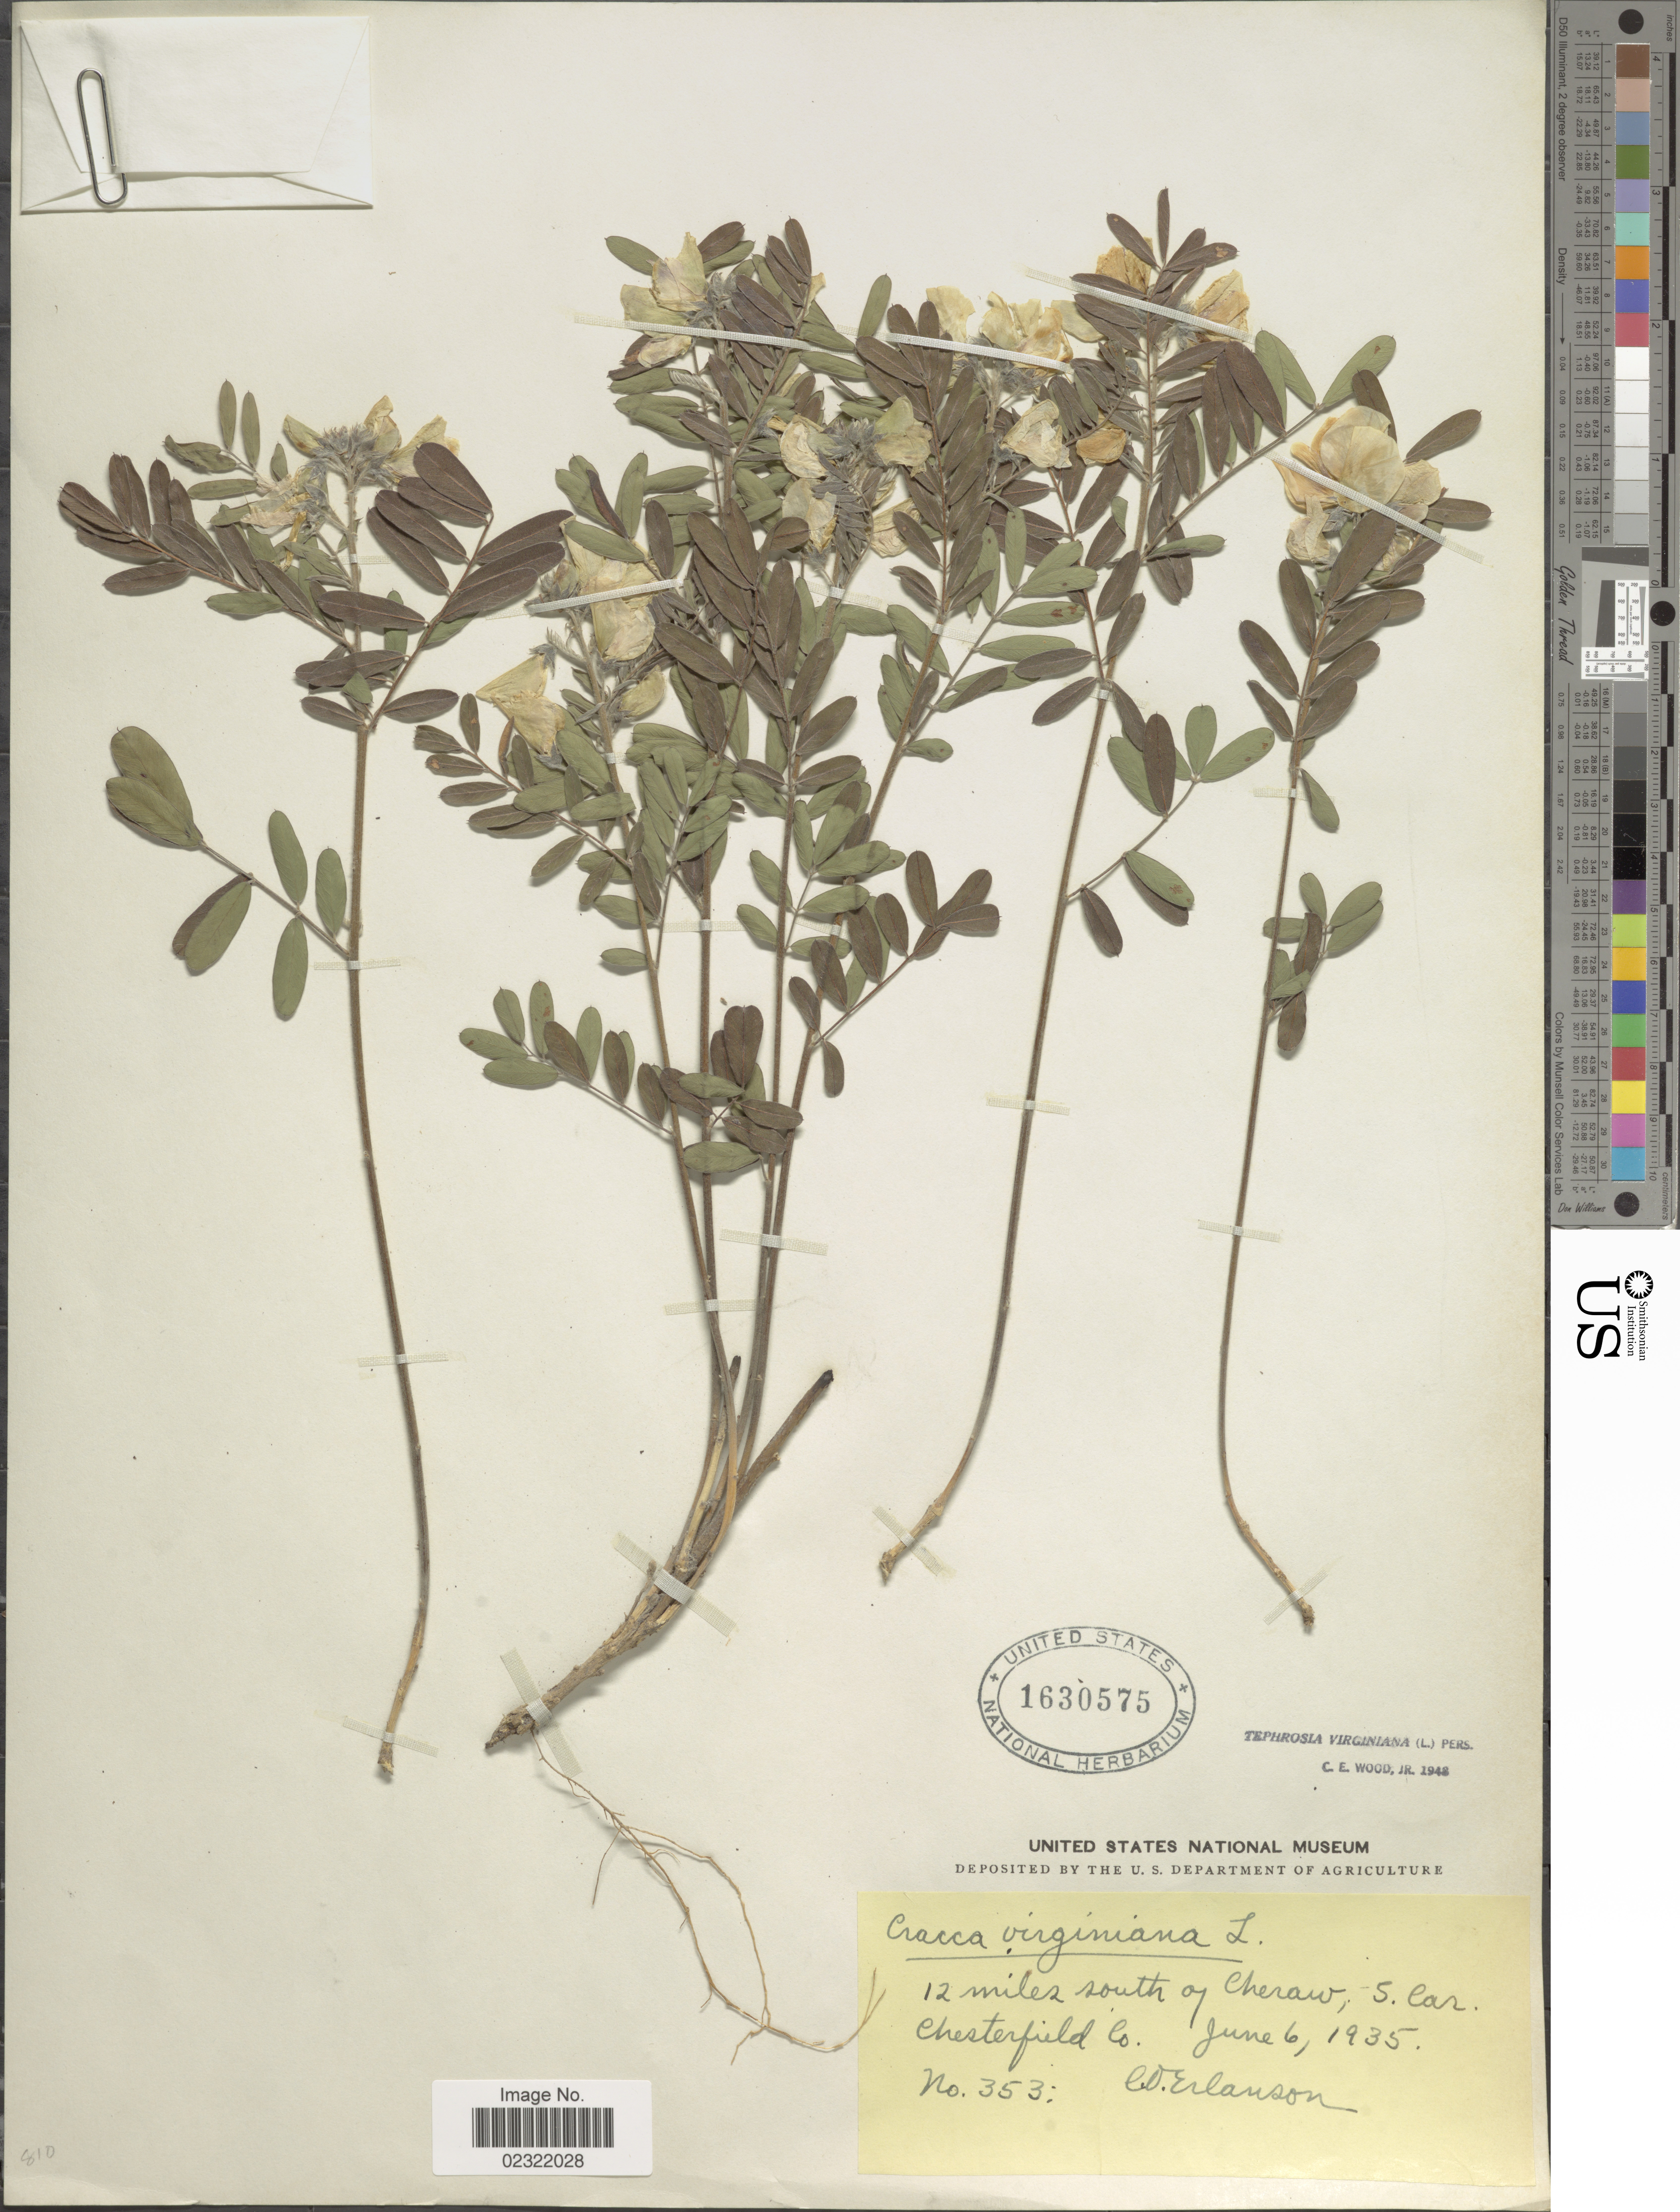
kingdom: Plantae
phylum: Tracheophyta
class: Magnoliopsida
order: Fabales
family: Fabaceae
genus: Tephrosia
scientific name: Tephrosia virginiana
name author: (L.) Pers.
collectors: C. O. Erlanson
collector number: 353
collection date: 1935-06-06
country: United States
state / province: South Carolina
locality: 12 miles south of Cheraw, Chesterfield Co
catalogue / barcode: US 1630575